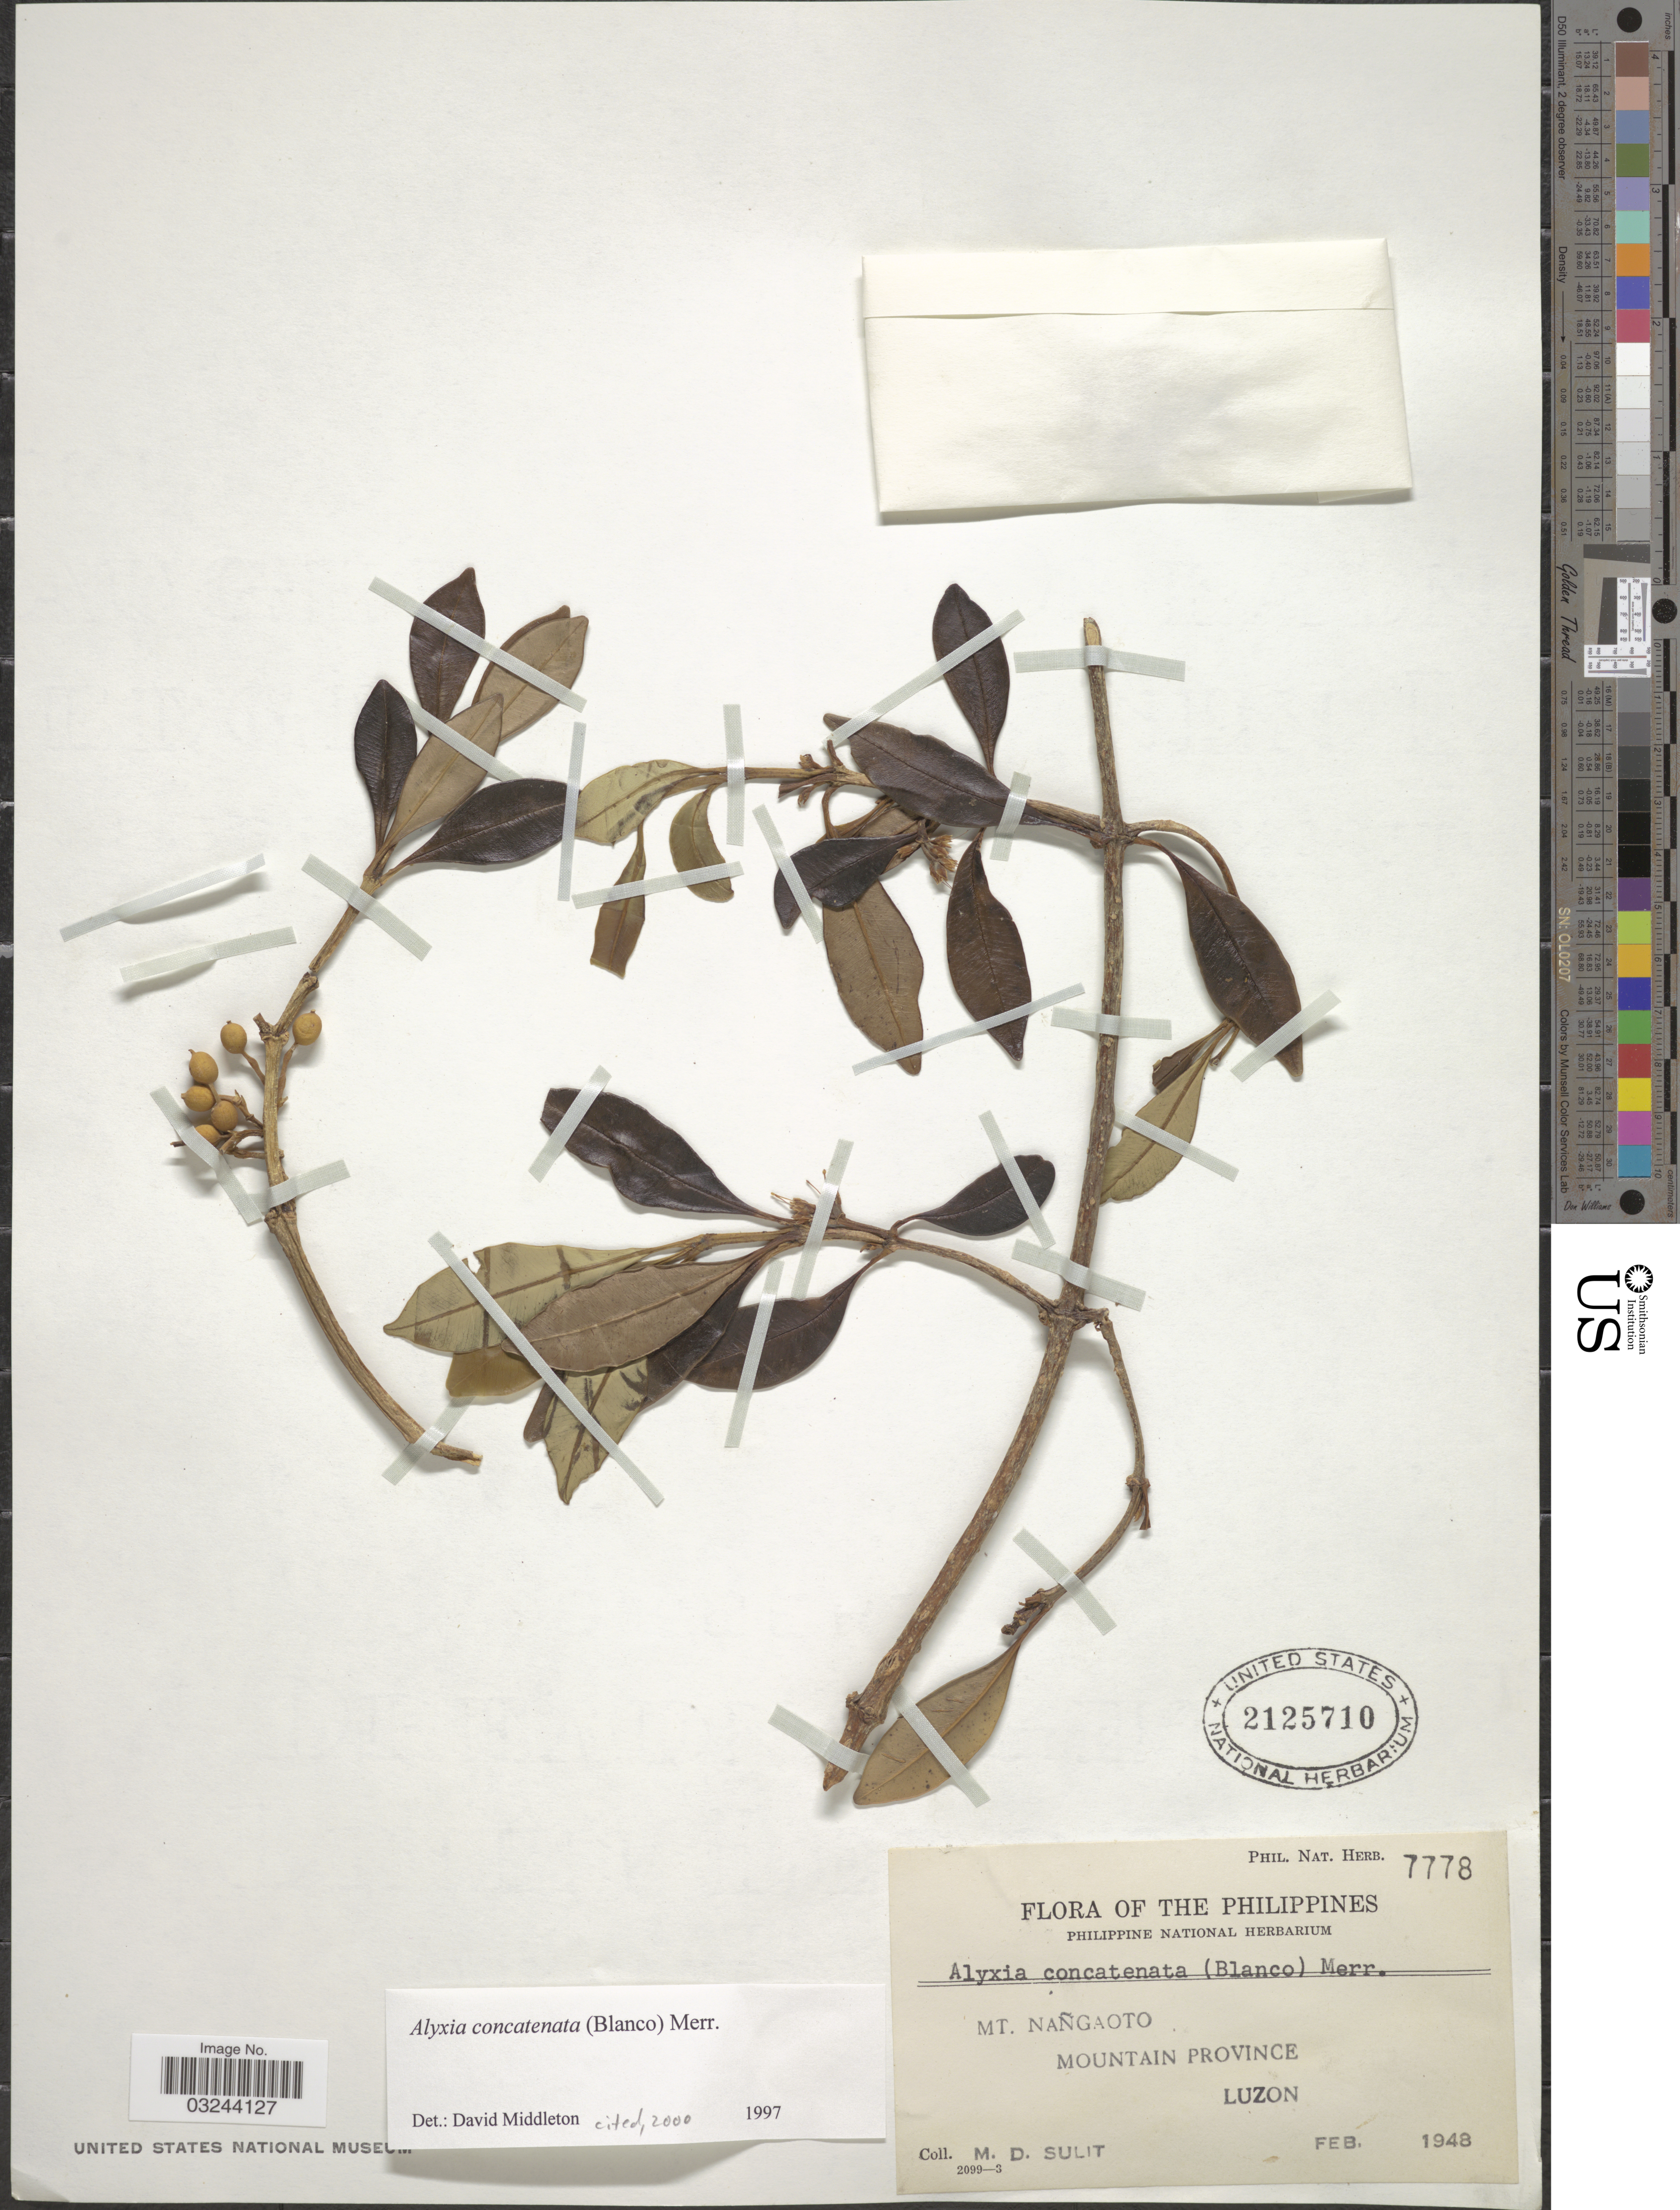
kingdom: Plantae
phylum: Tracheophyta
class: Magnoliopsida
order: Gentianales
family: Apocynaceae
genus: Alyxia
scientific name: Alyxia concatenata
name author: (Blanco) Merr.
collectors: M. Sulit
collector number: Phil. Nat. Herb. 7778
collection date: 1948-02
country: Philippines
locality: Mt. Nañgaoto, Mountain Province, Luzon.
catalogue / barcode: US 2125710